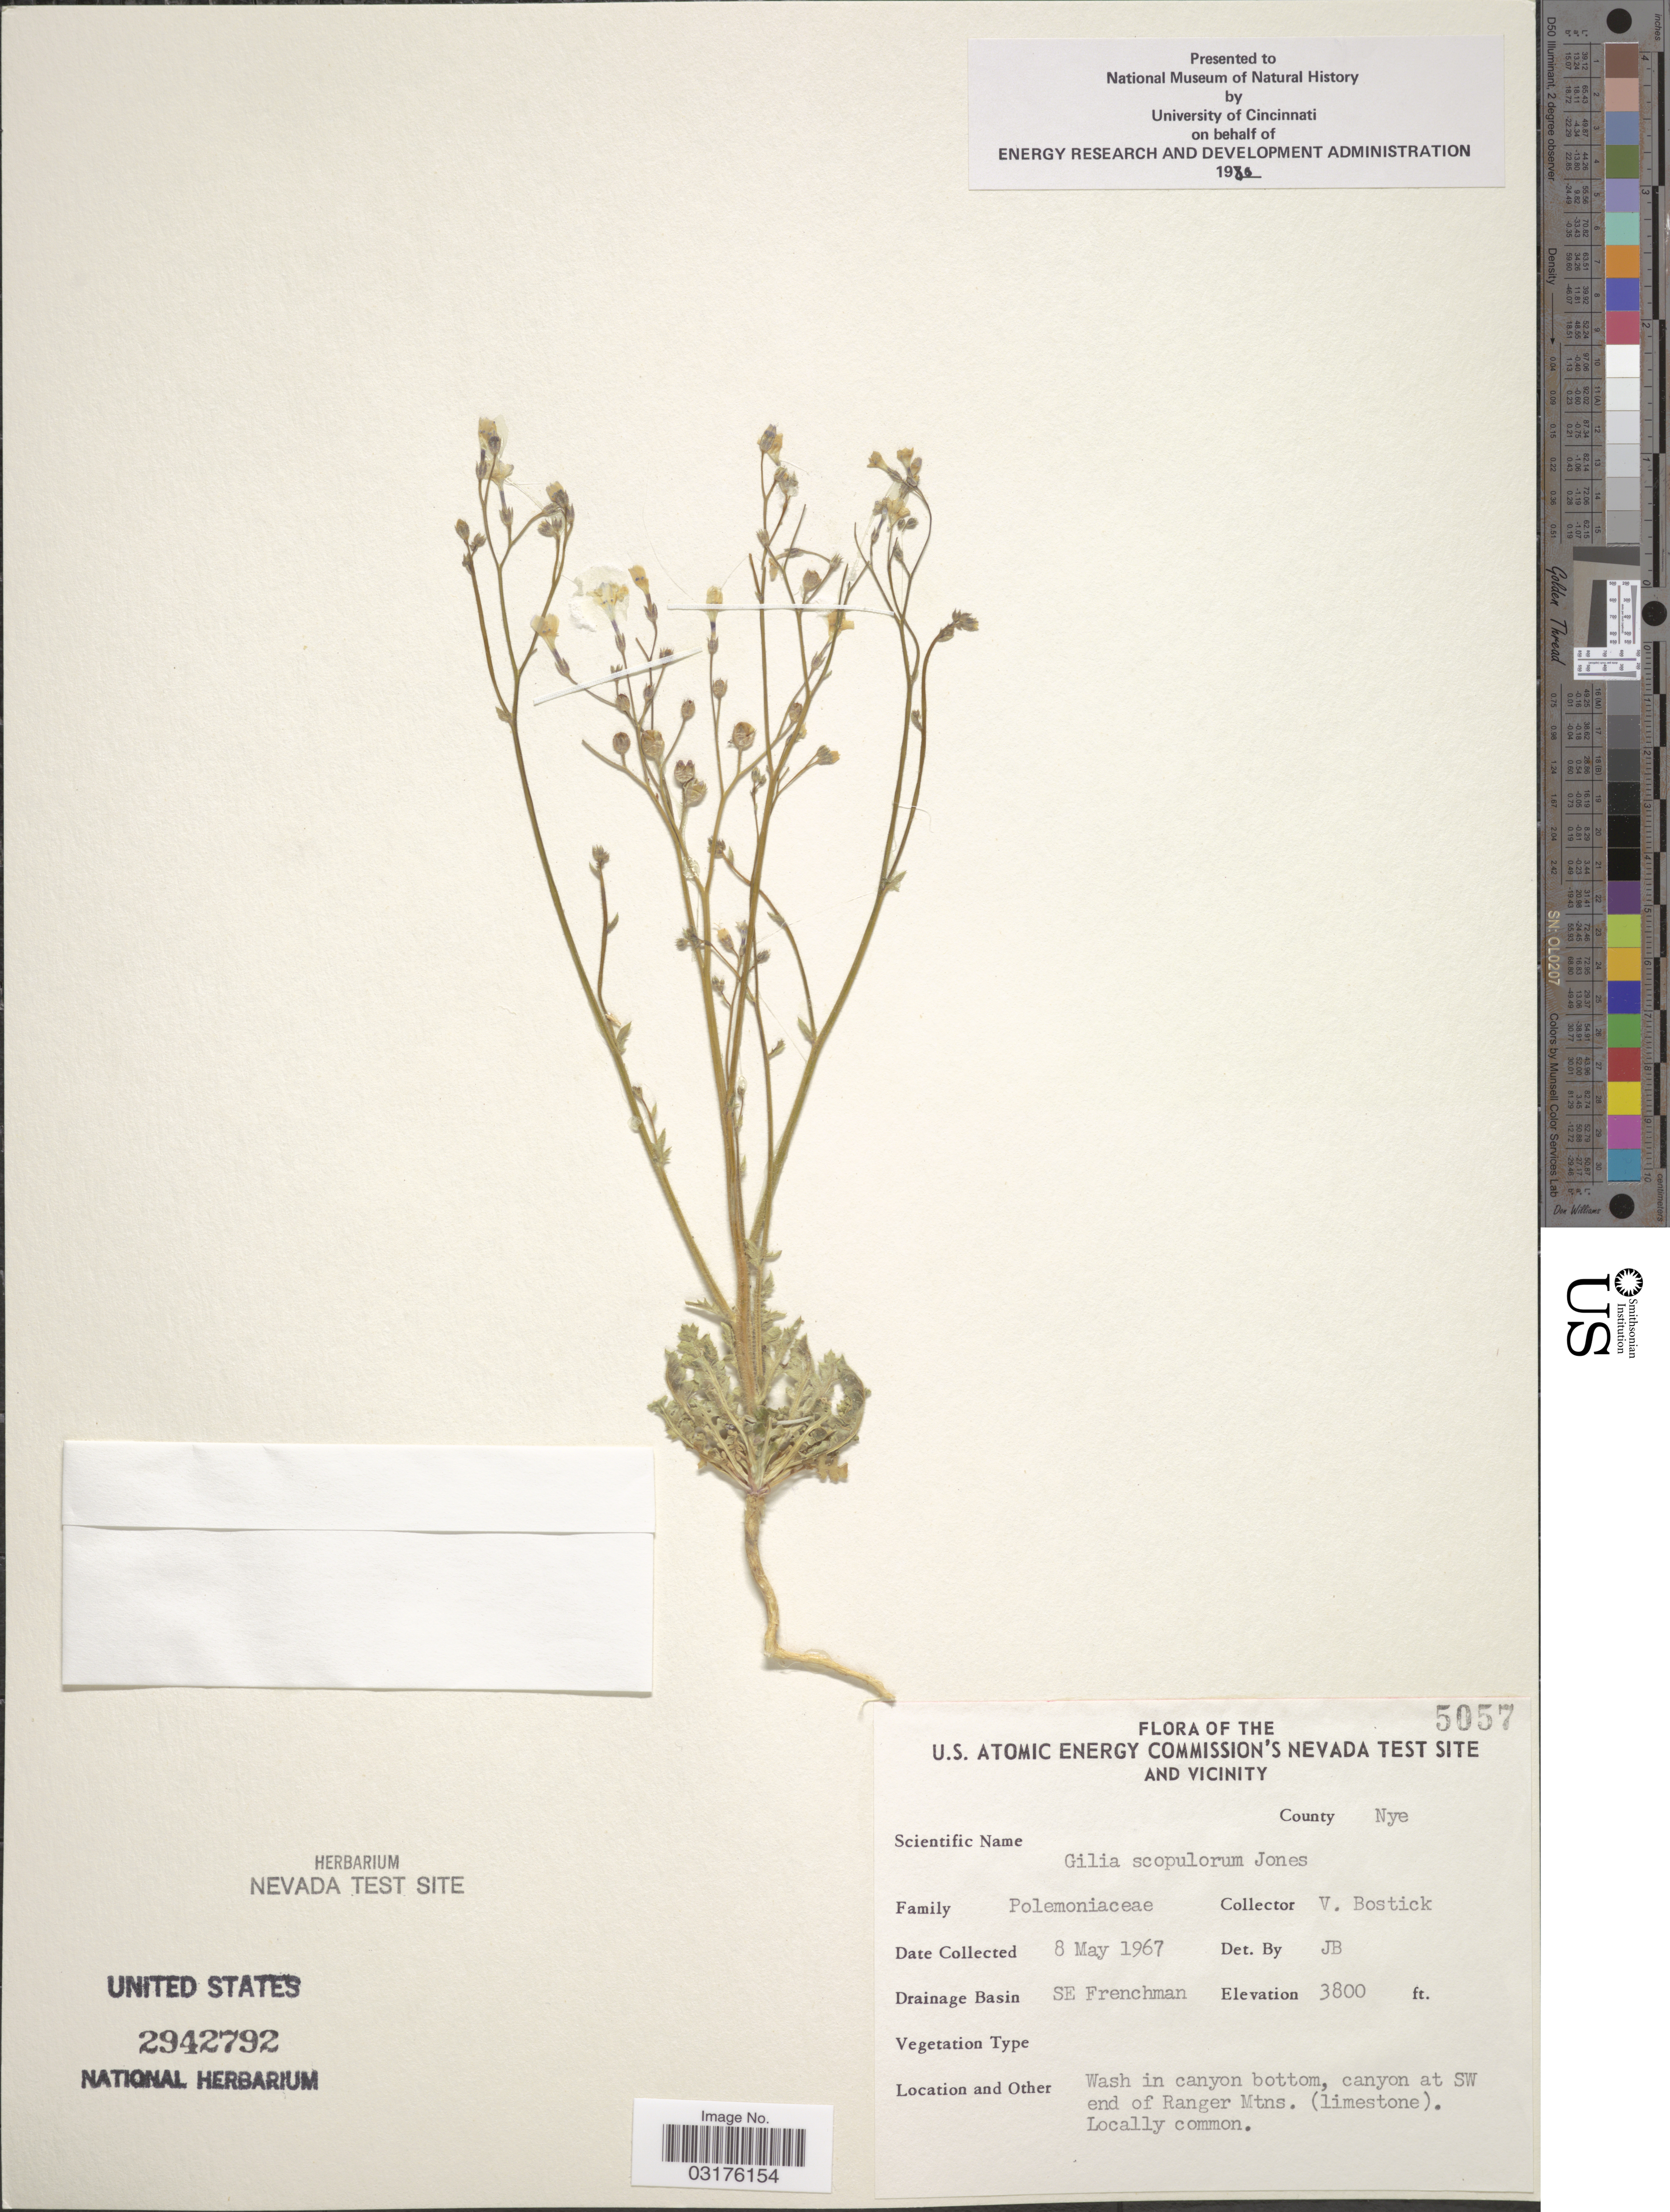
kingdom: Plantae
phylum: Tracheophyta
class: Magnoliopsida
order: Ericales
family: Polemoniaceae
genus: Gilia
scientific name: Gilia scopulorum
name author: M.E. Jones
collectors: V. Bostick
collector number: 5057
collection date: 1967-05-08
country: United States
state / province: Nevada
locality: The U.S. Atomic Energy Commission's Nevada Test Site And Vicinity, County Nye, Drainage Basin SE Frenchman, Wash in canyon bottom, canyon at SW end of Ranger Mtns. (limestone).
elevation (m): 1158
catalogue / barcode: US 2942792